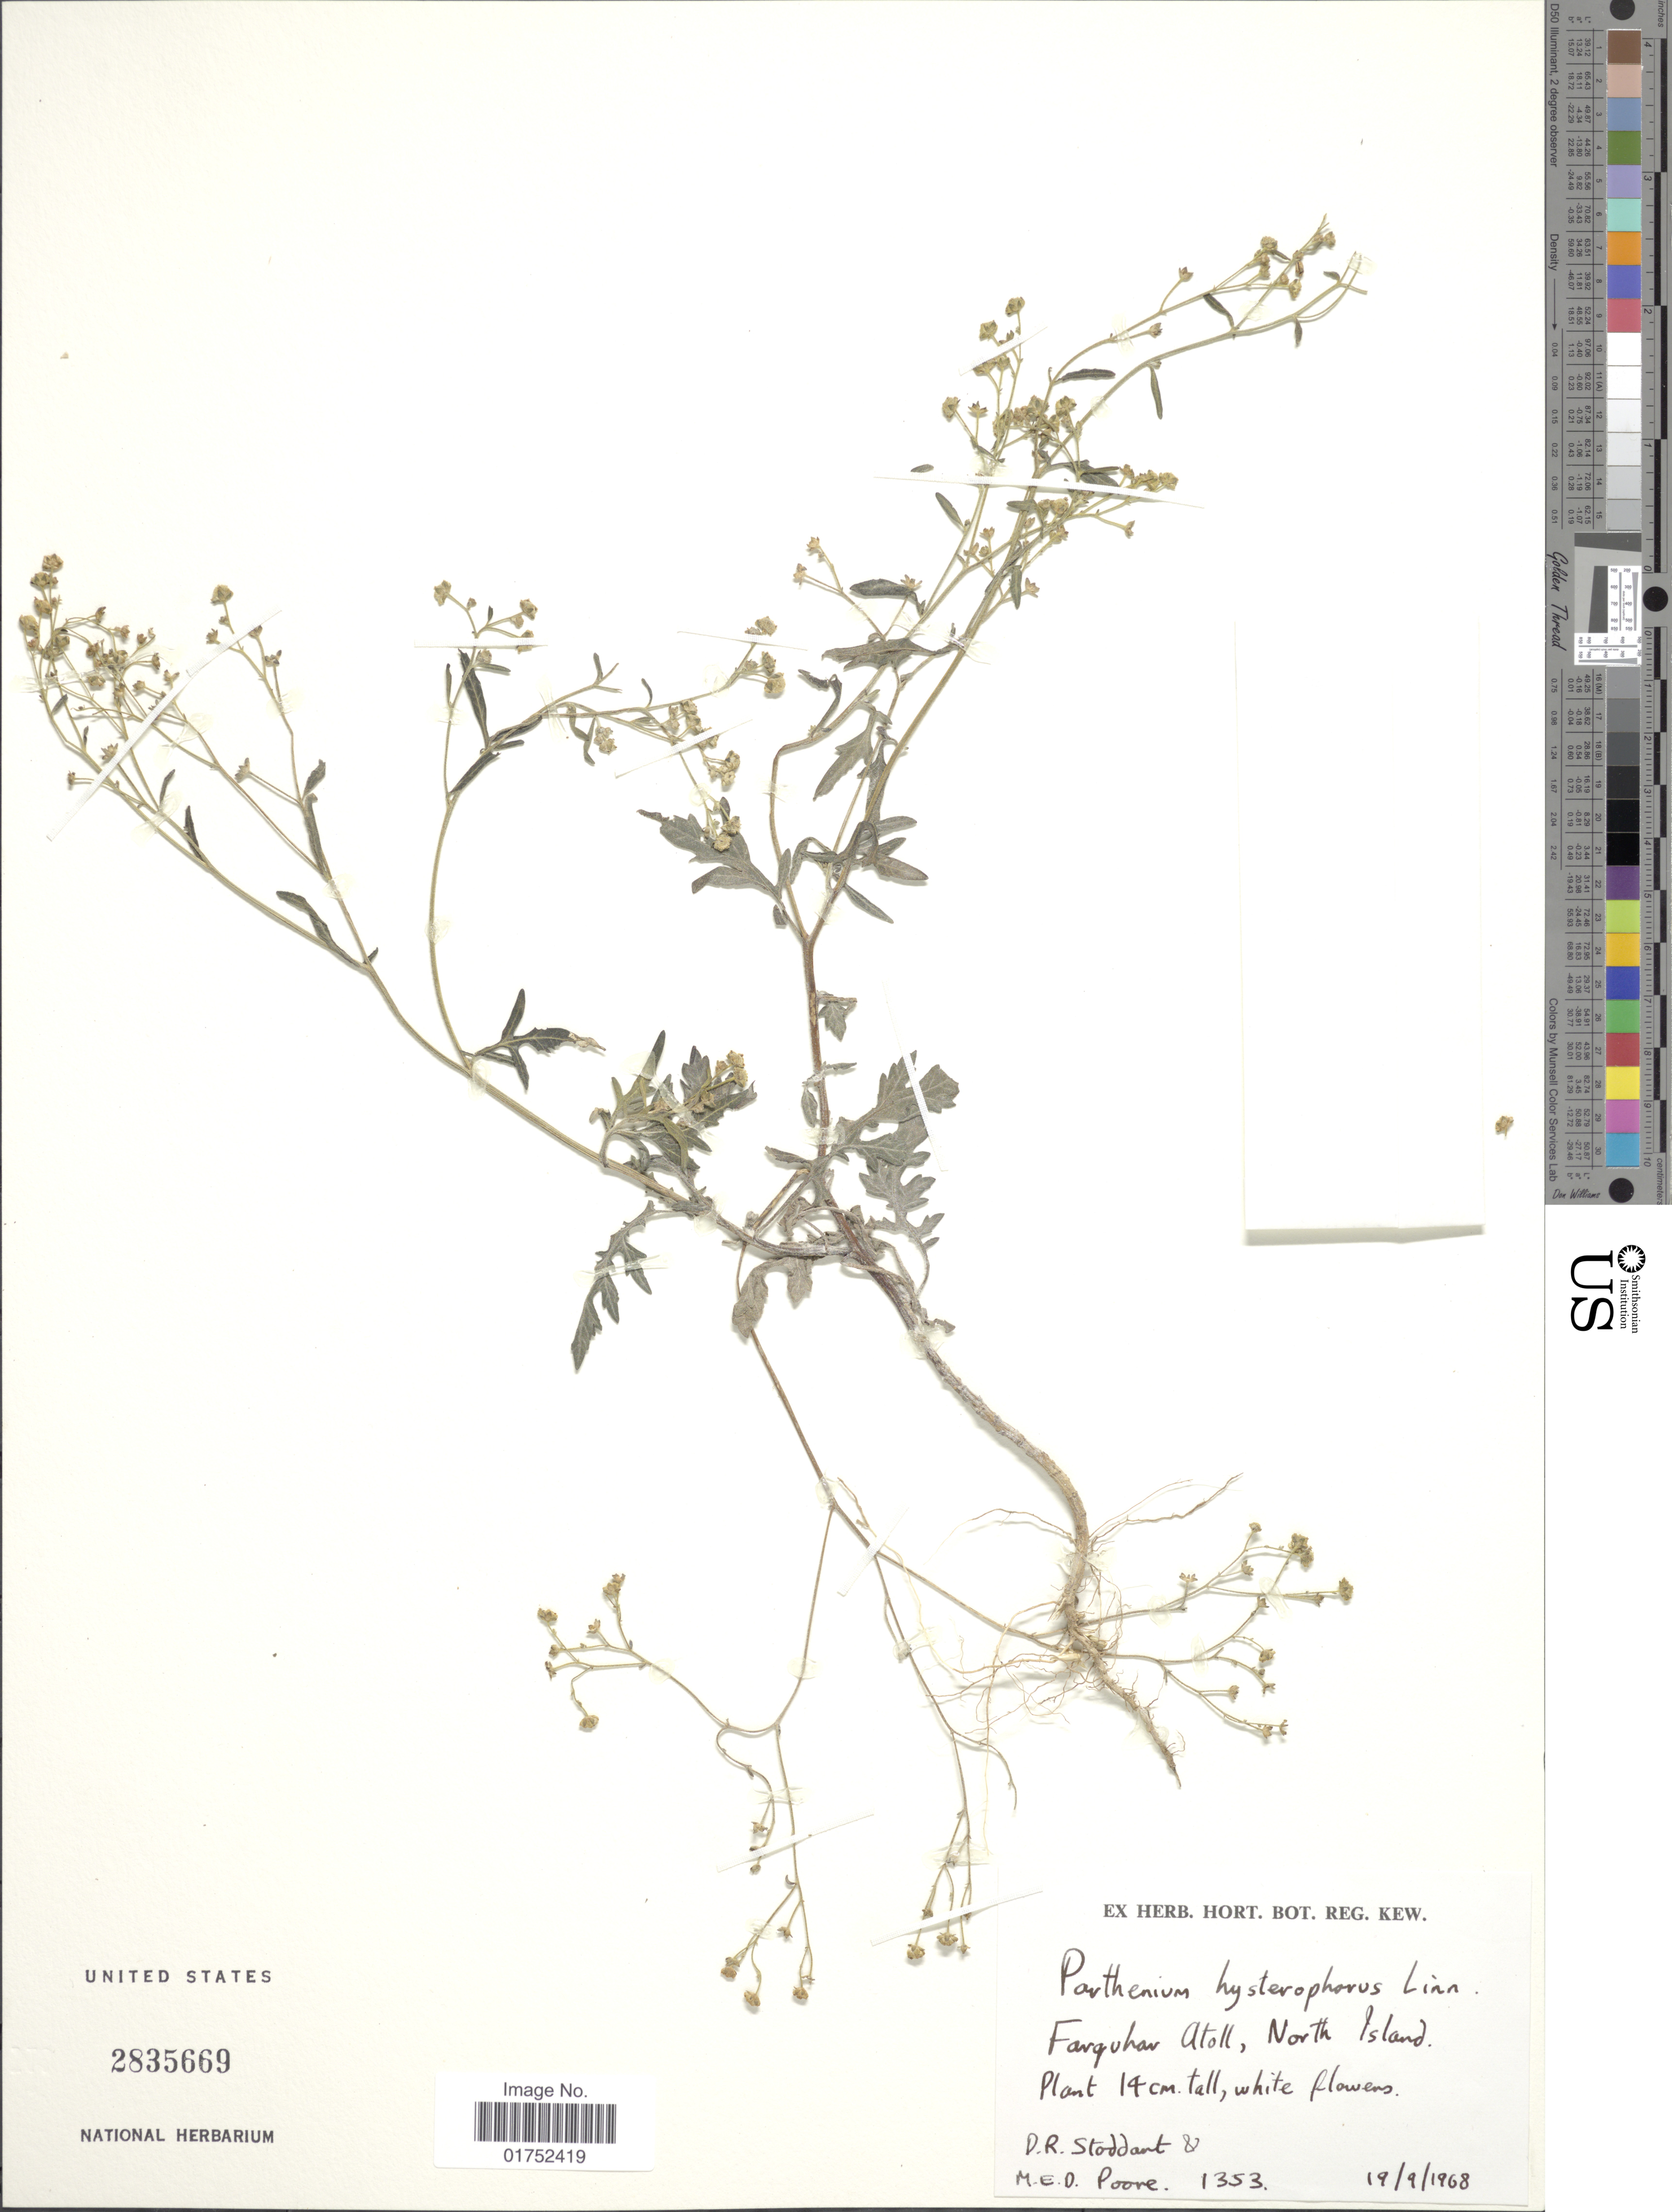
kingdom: Plantae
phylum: Tracheophyta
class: Magnoliopsida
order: Asterales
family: Asteraceae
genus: Parthenium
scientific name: Parthenium hysterophorus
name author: L.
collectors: D. R. Stoddart & M. E. D. Poore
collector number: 1353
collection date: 1968-09-19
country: Seychelles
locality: Farquhar Atoll, North Island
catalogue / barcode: US 2835669